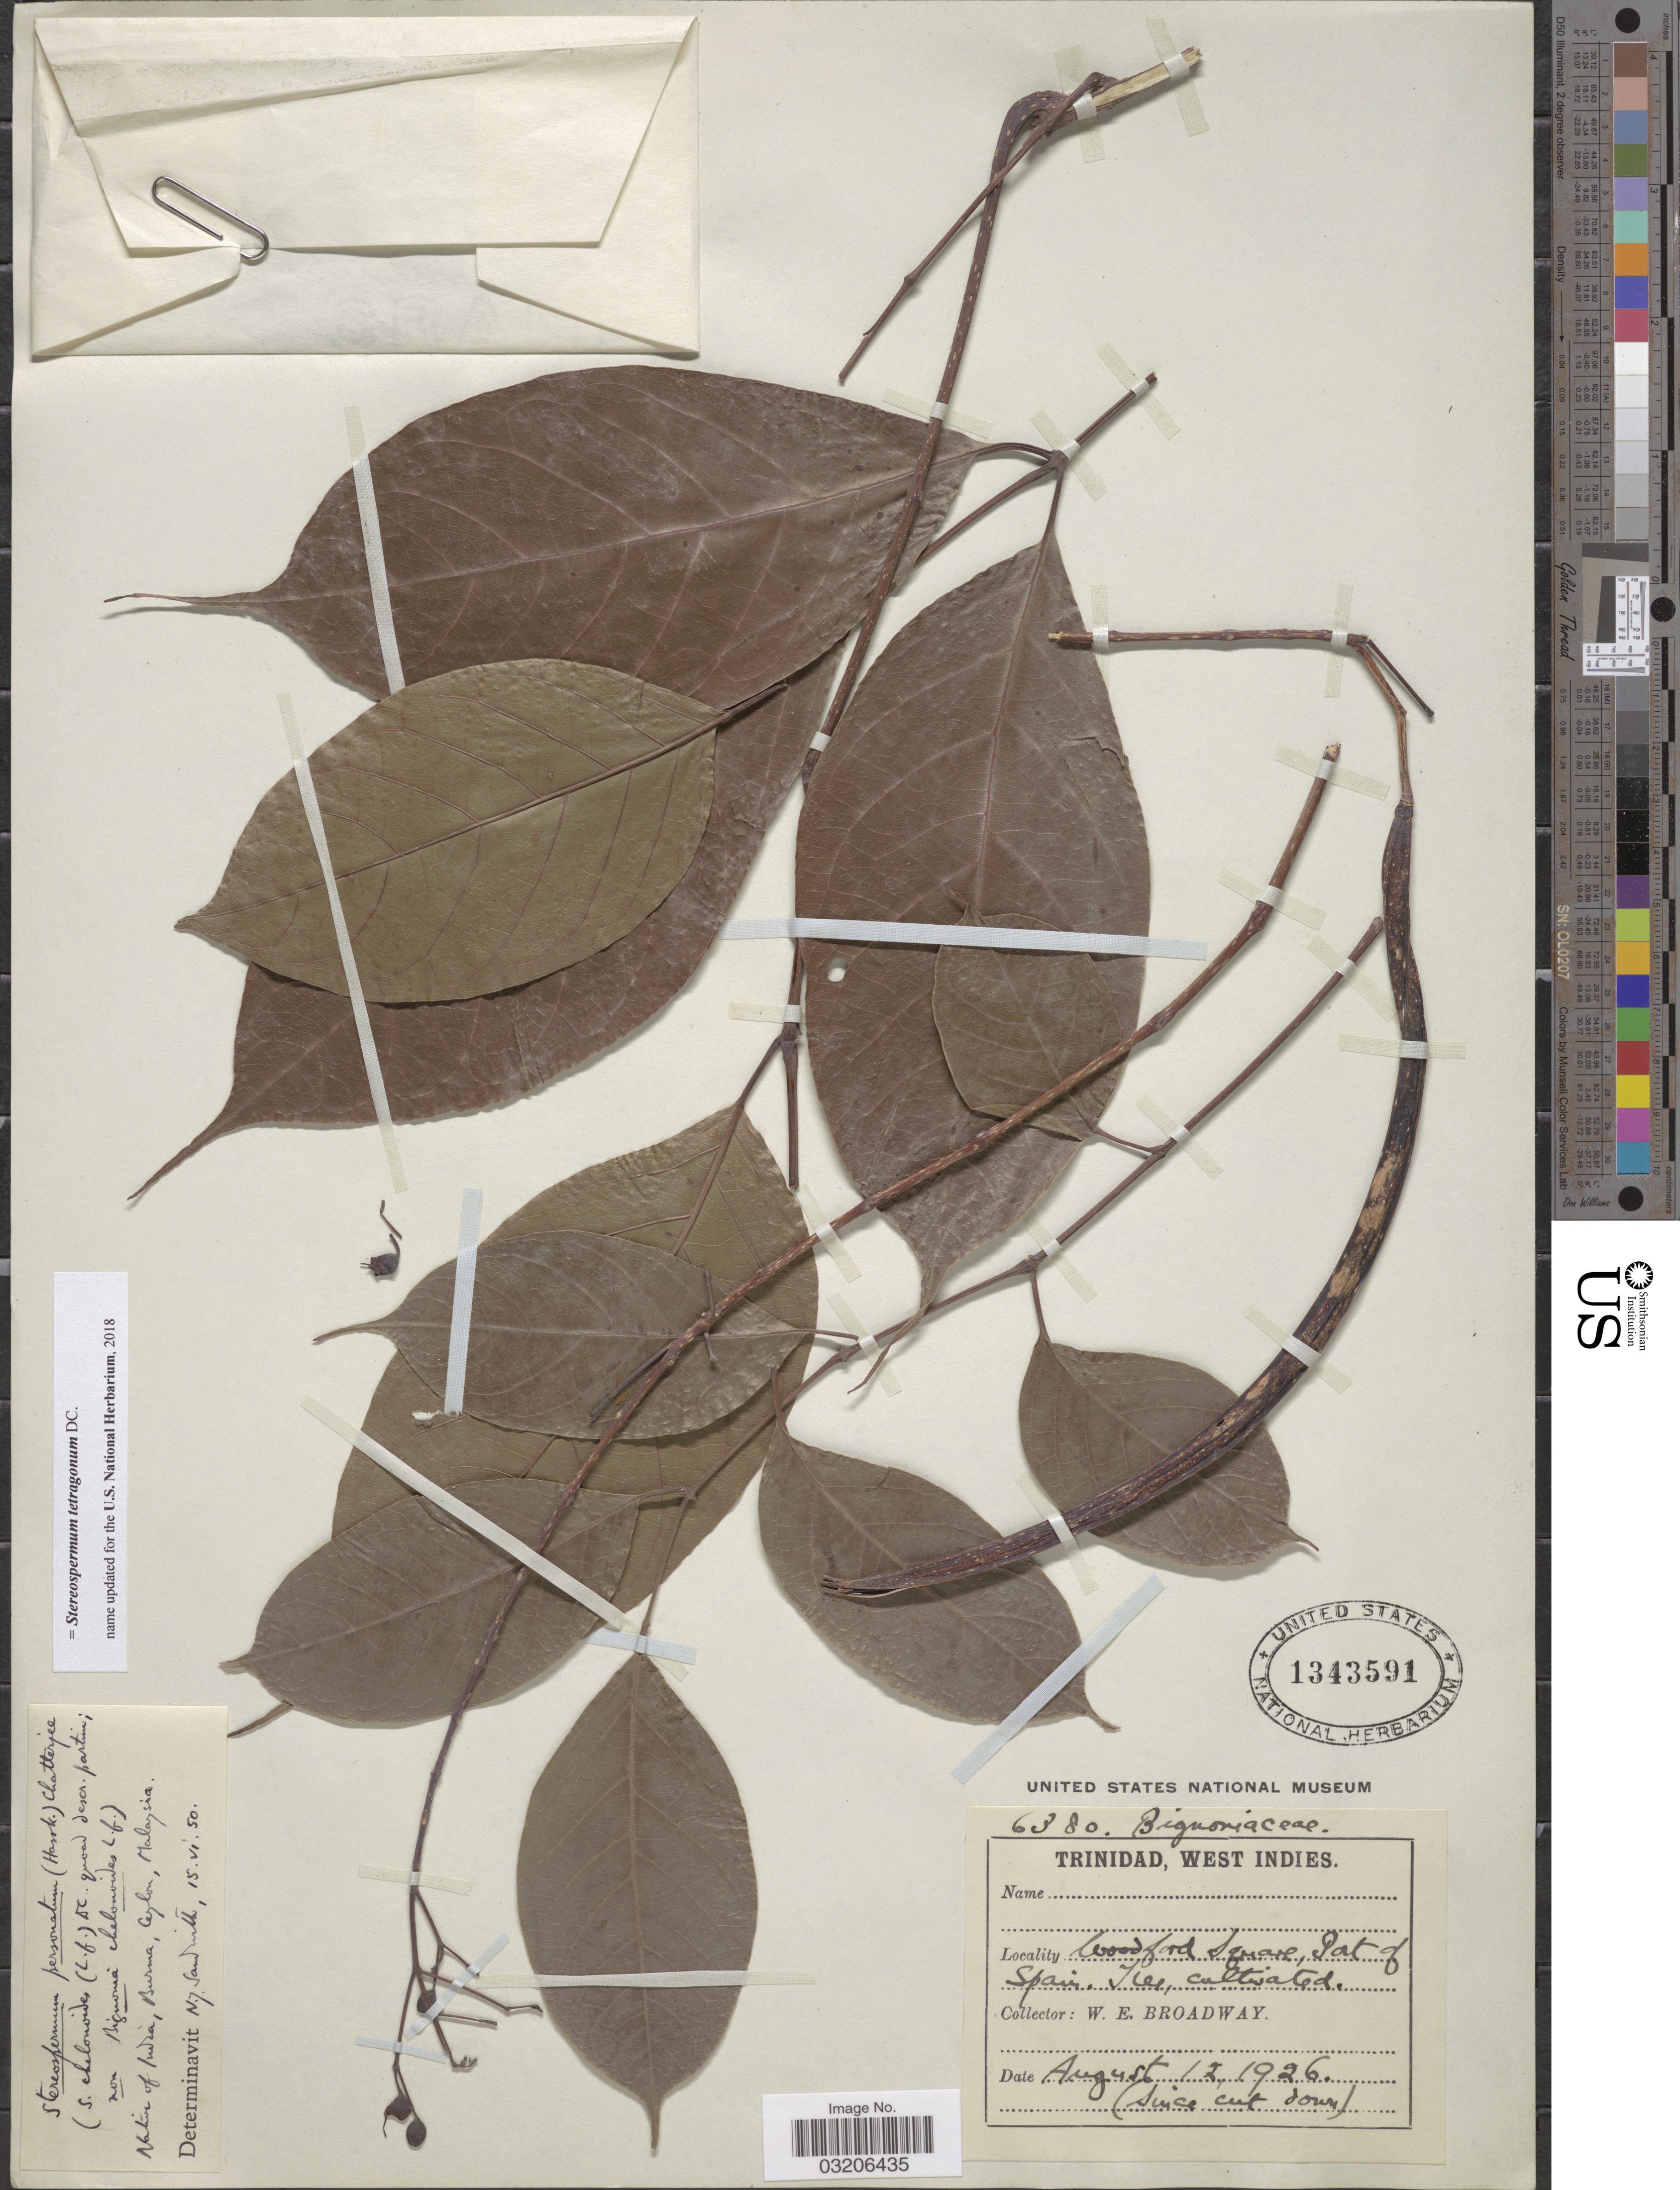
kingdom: Plantae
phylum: Tracheophyta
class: Magnoliopsida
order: Lamiales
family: Bignoniaceae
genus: Stereospermum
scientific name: Stereospermum tetragonum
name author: DC.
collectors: W. E. Broadway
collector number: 6380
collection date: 1926-08-12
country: Trinidad and Tobago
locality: Trinidad. Goodford Square, Port of Spain.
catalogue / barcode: US 1343591